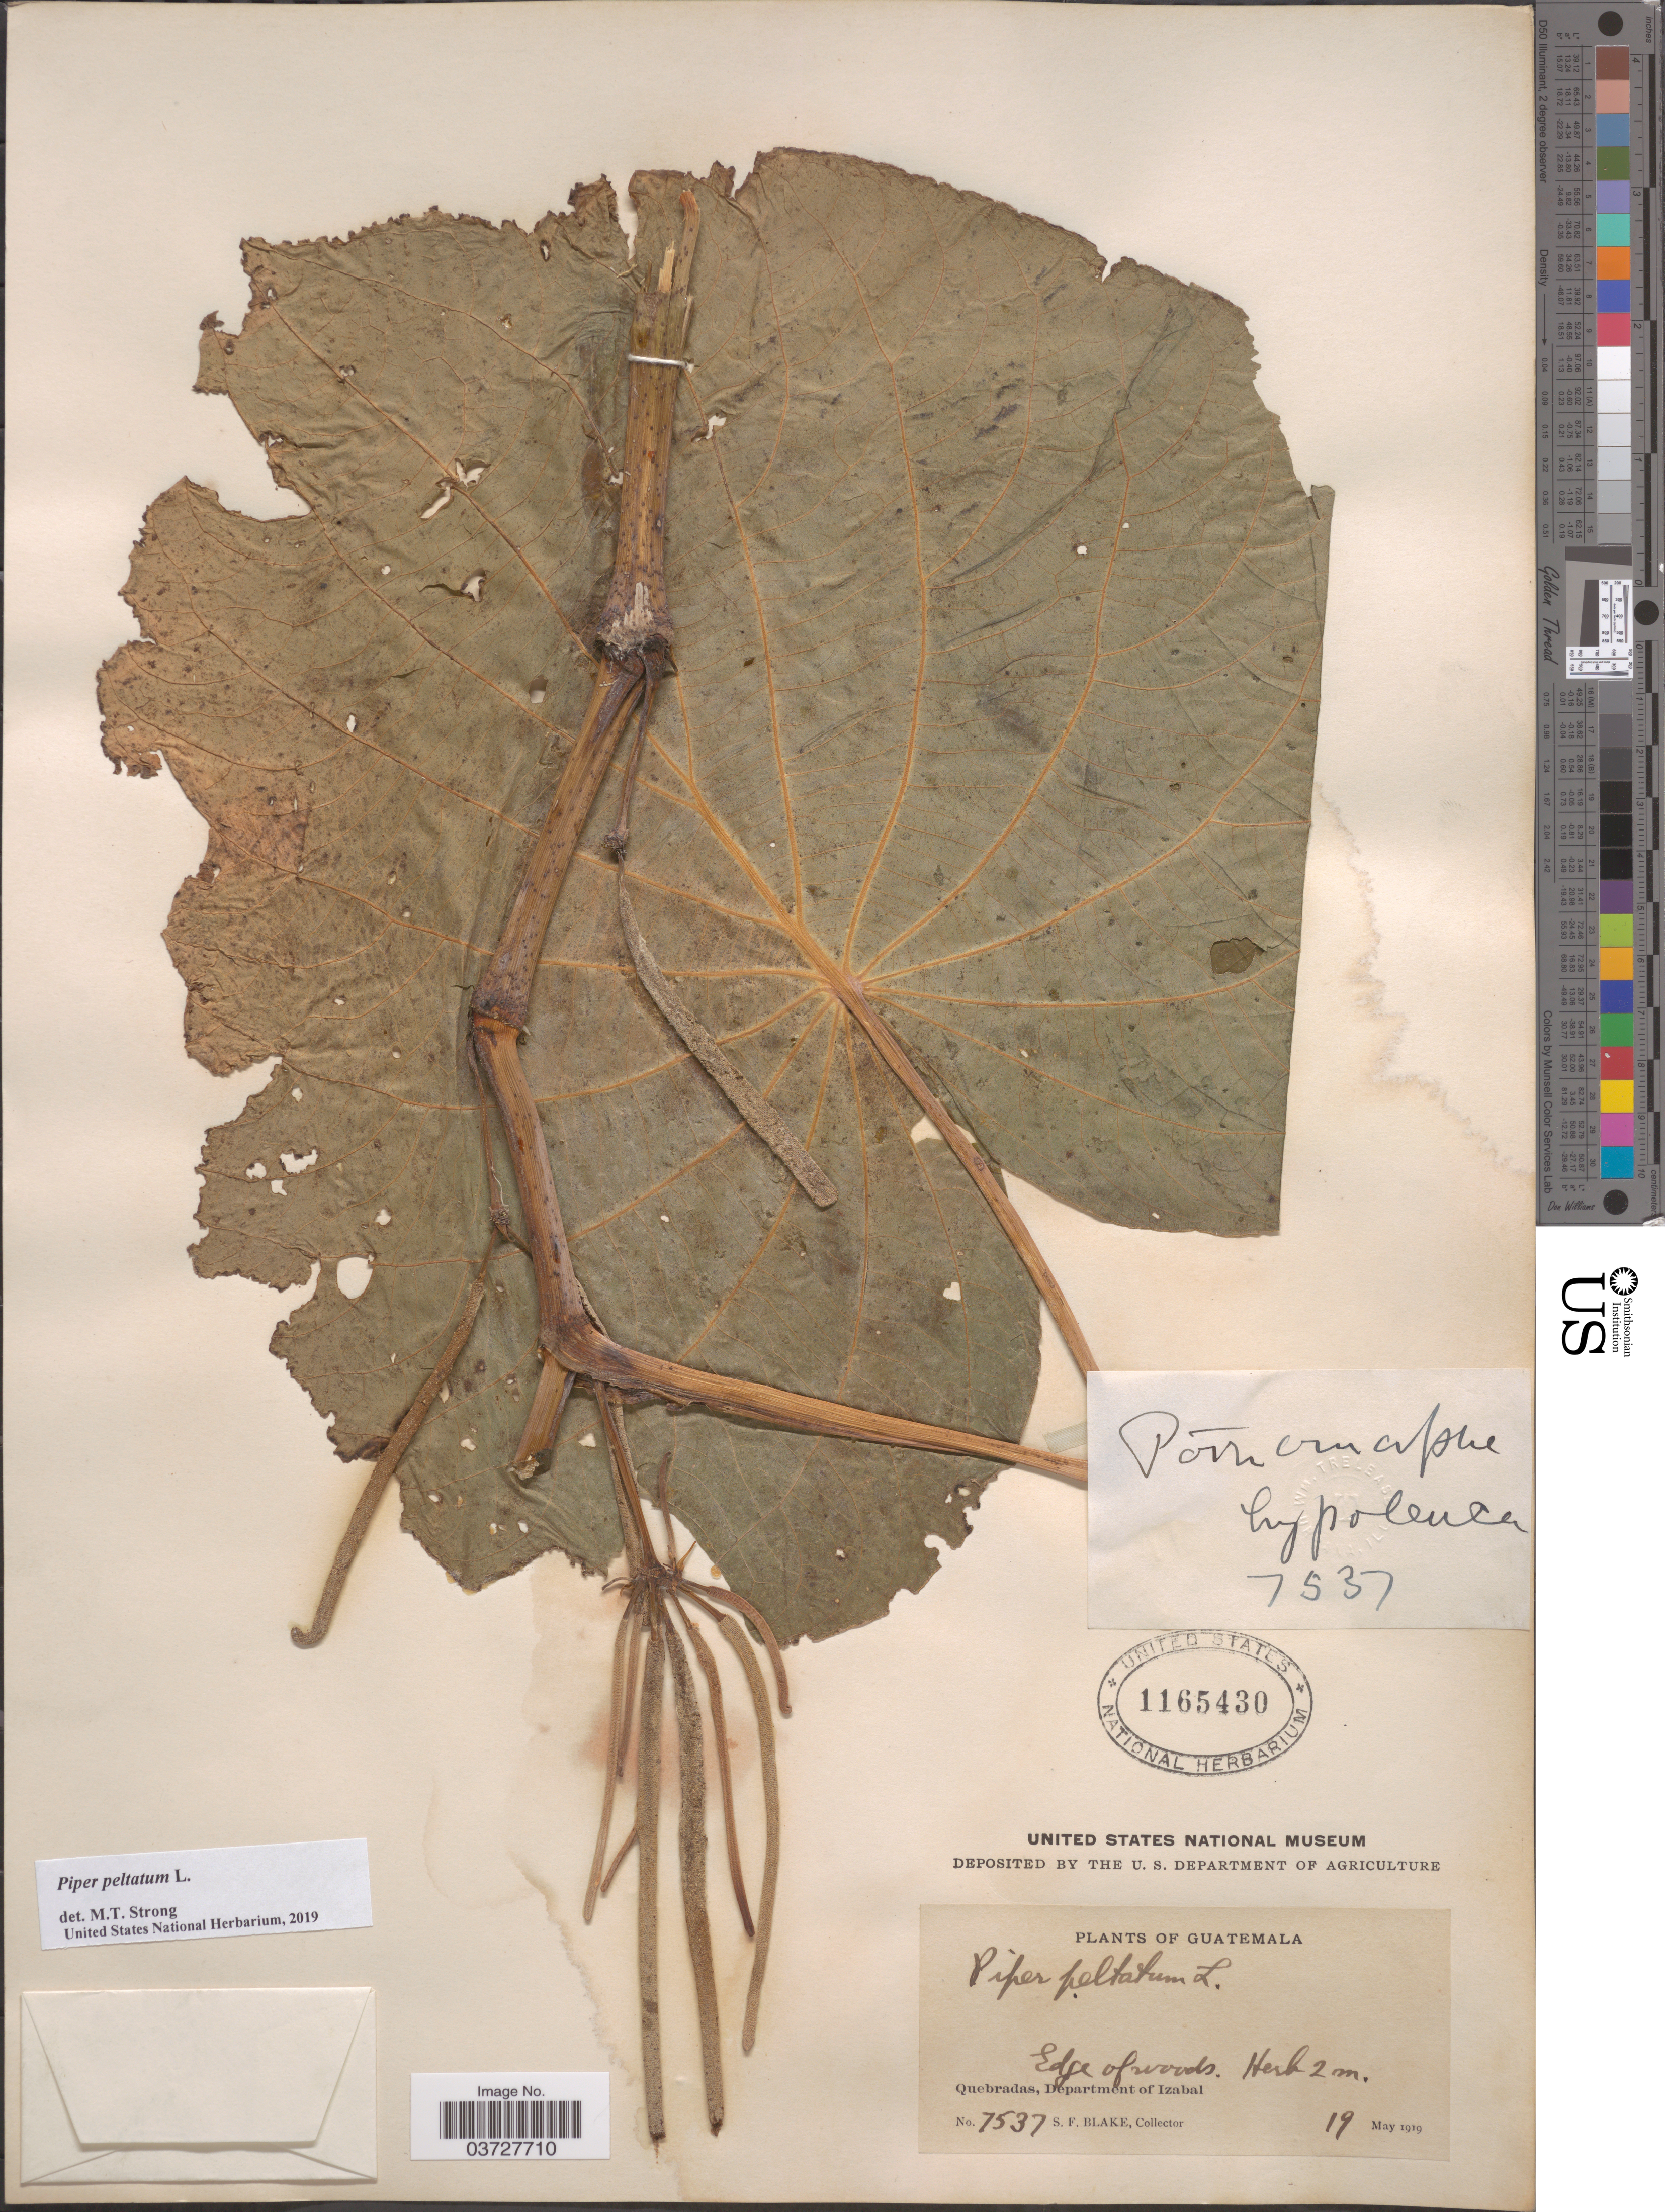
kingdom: Plantae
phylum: Tracheophyta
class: Magnoliopsida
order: Piperales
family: Piperaceae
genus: Piper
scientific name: Piper peltatum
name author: L.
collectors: S. Blake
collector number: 7537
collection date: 1919-05-19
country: Guatemala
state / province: Izabal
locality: Quebradas, Department of Izabal.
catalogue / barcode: US 1165430